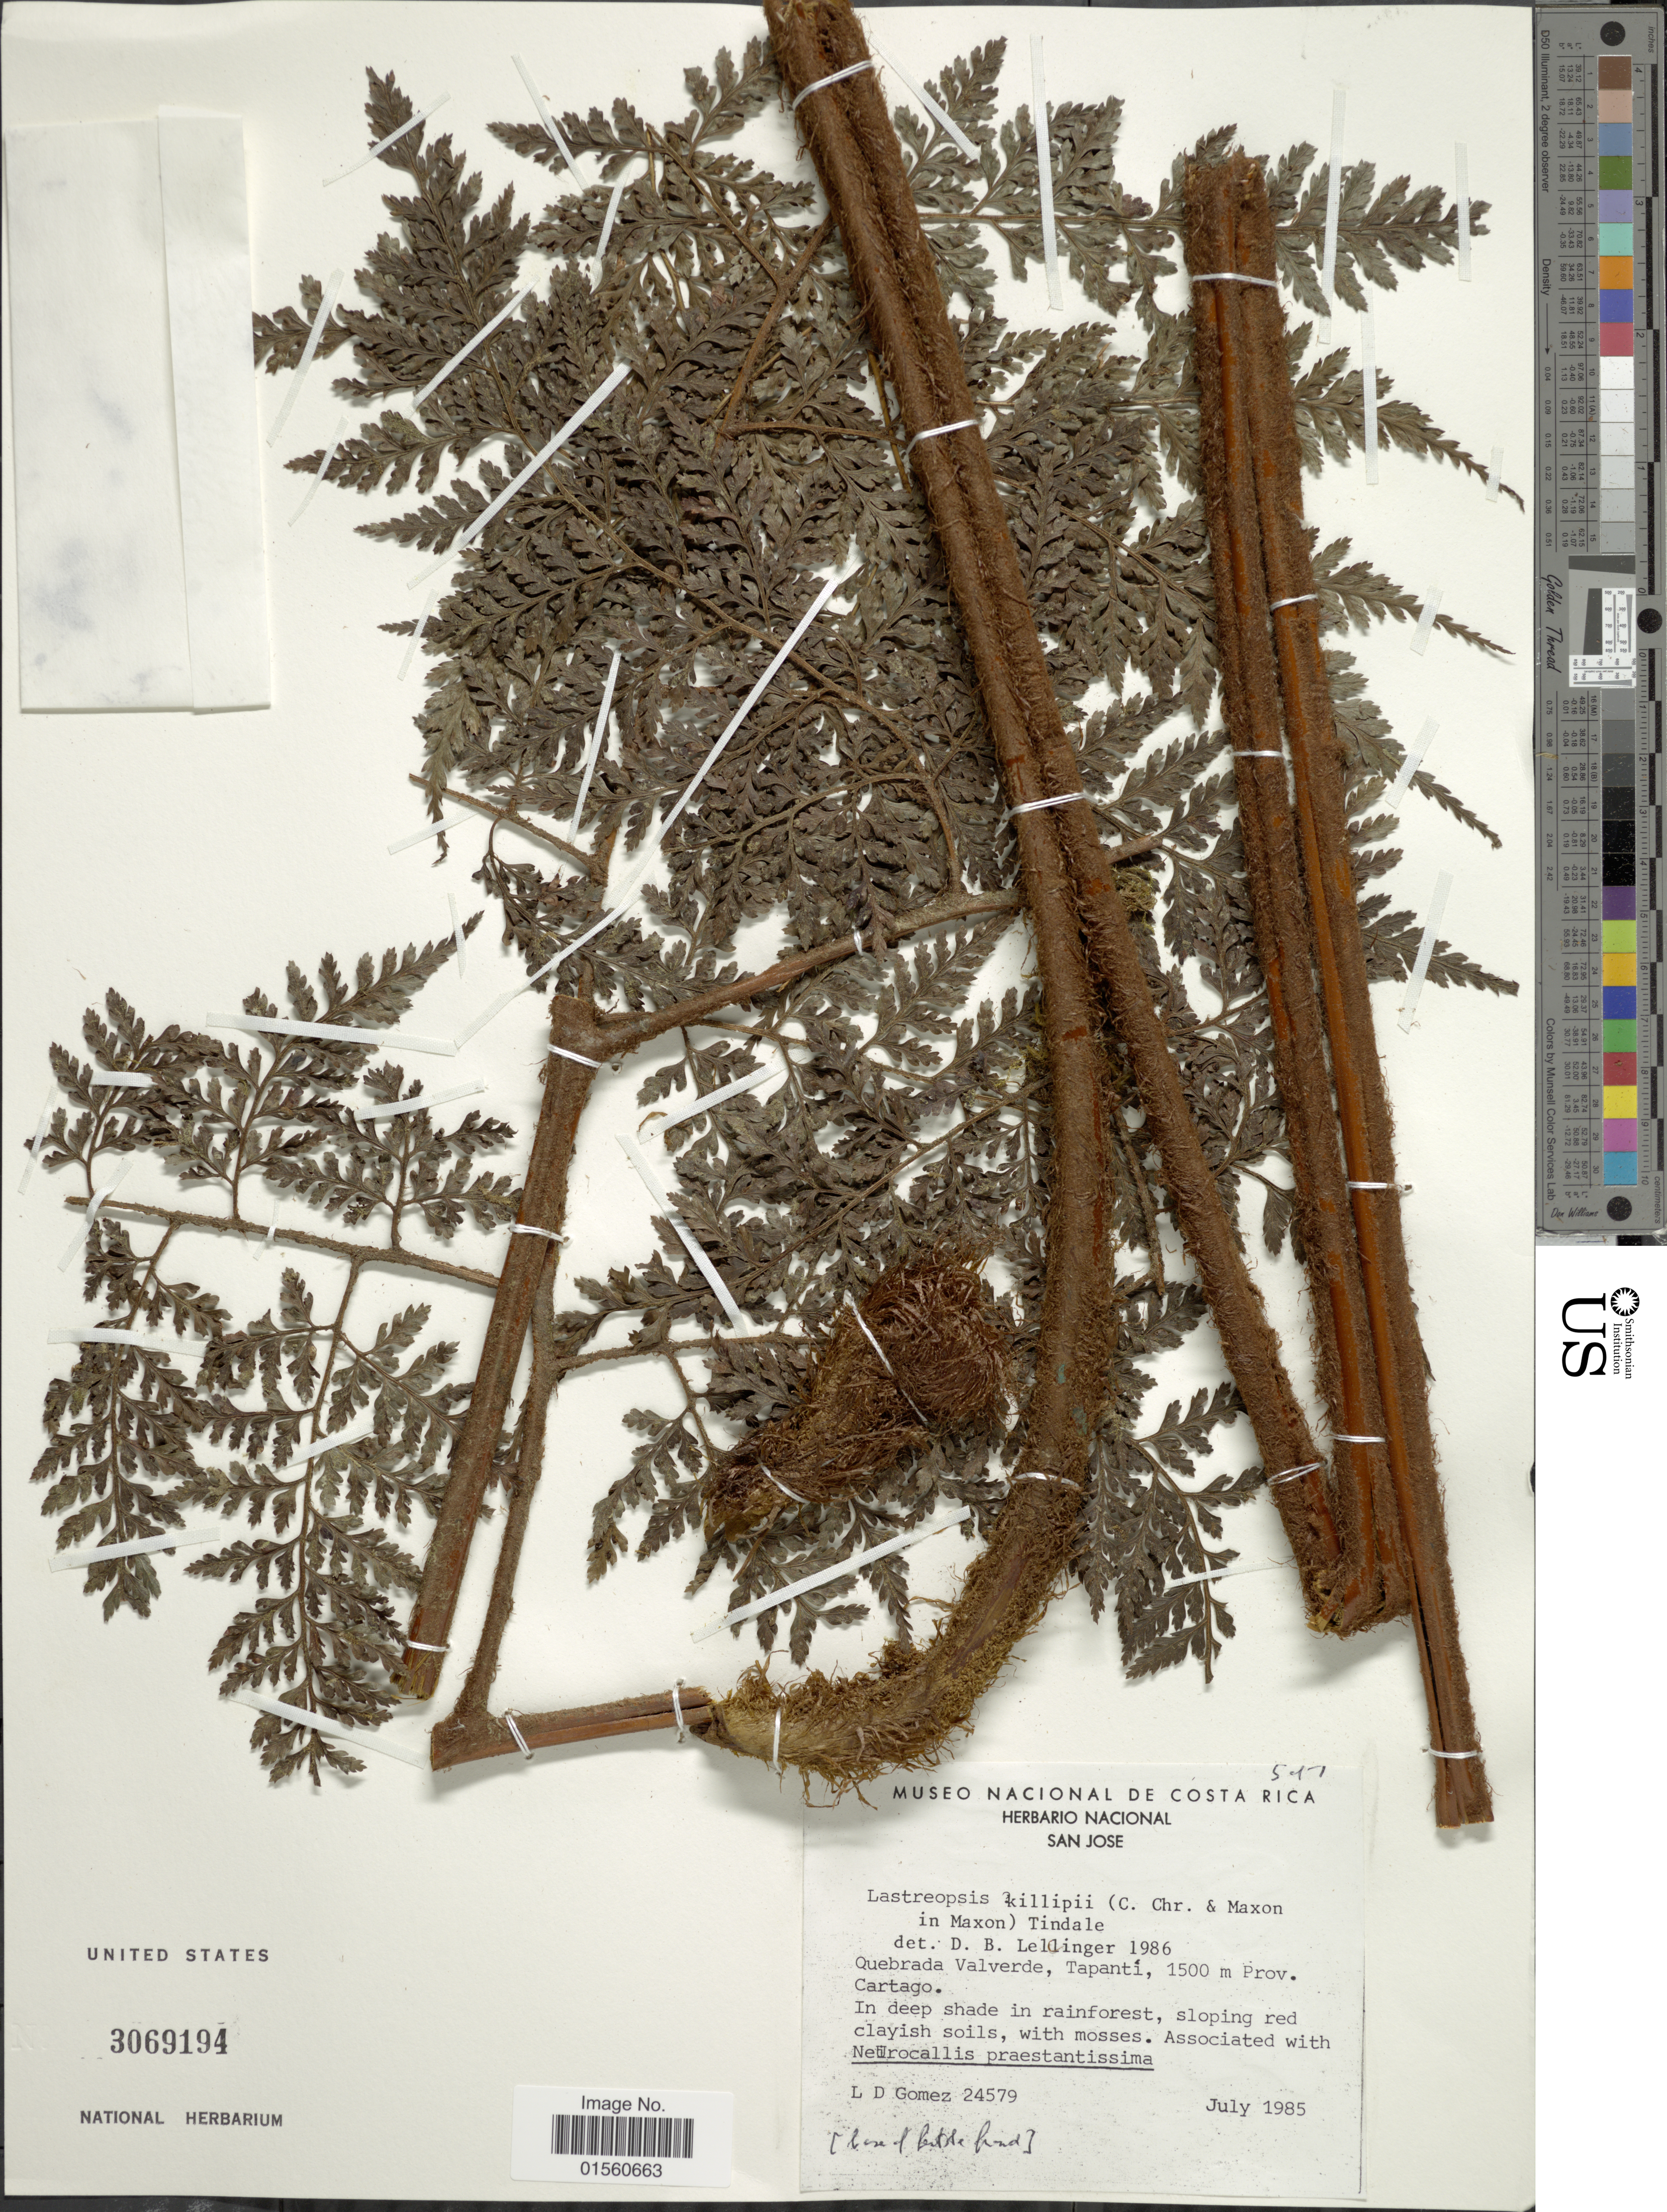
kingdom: Plantae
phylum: Tracheophyta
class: Polypodiopsida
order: Polypodiales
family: Dryopteridaceae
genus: Lastreopsis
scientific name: Lastreopsis killipii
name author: (C. Chr. & Maxon) Tindale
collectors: L. Gomez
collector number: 24579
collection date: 1985-07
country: Costa Rica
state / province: Cartago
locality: Quebrada Valverde, Tapanti, Prov. Cartago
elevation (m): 1500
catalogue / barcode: US 3069194